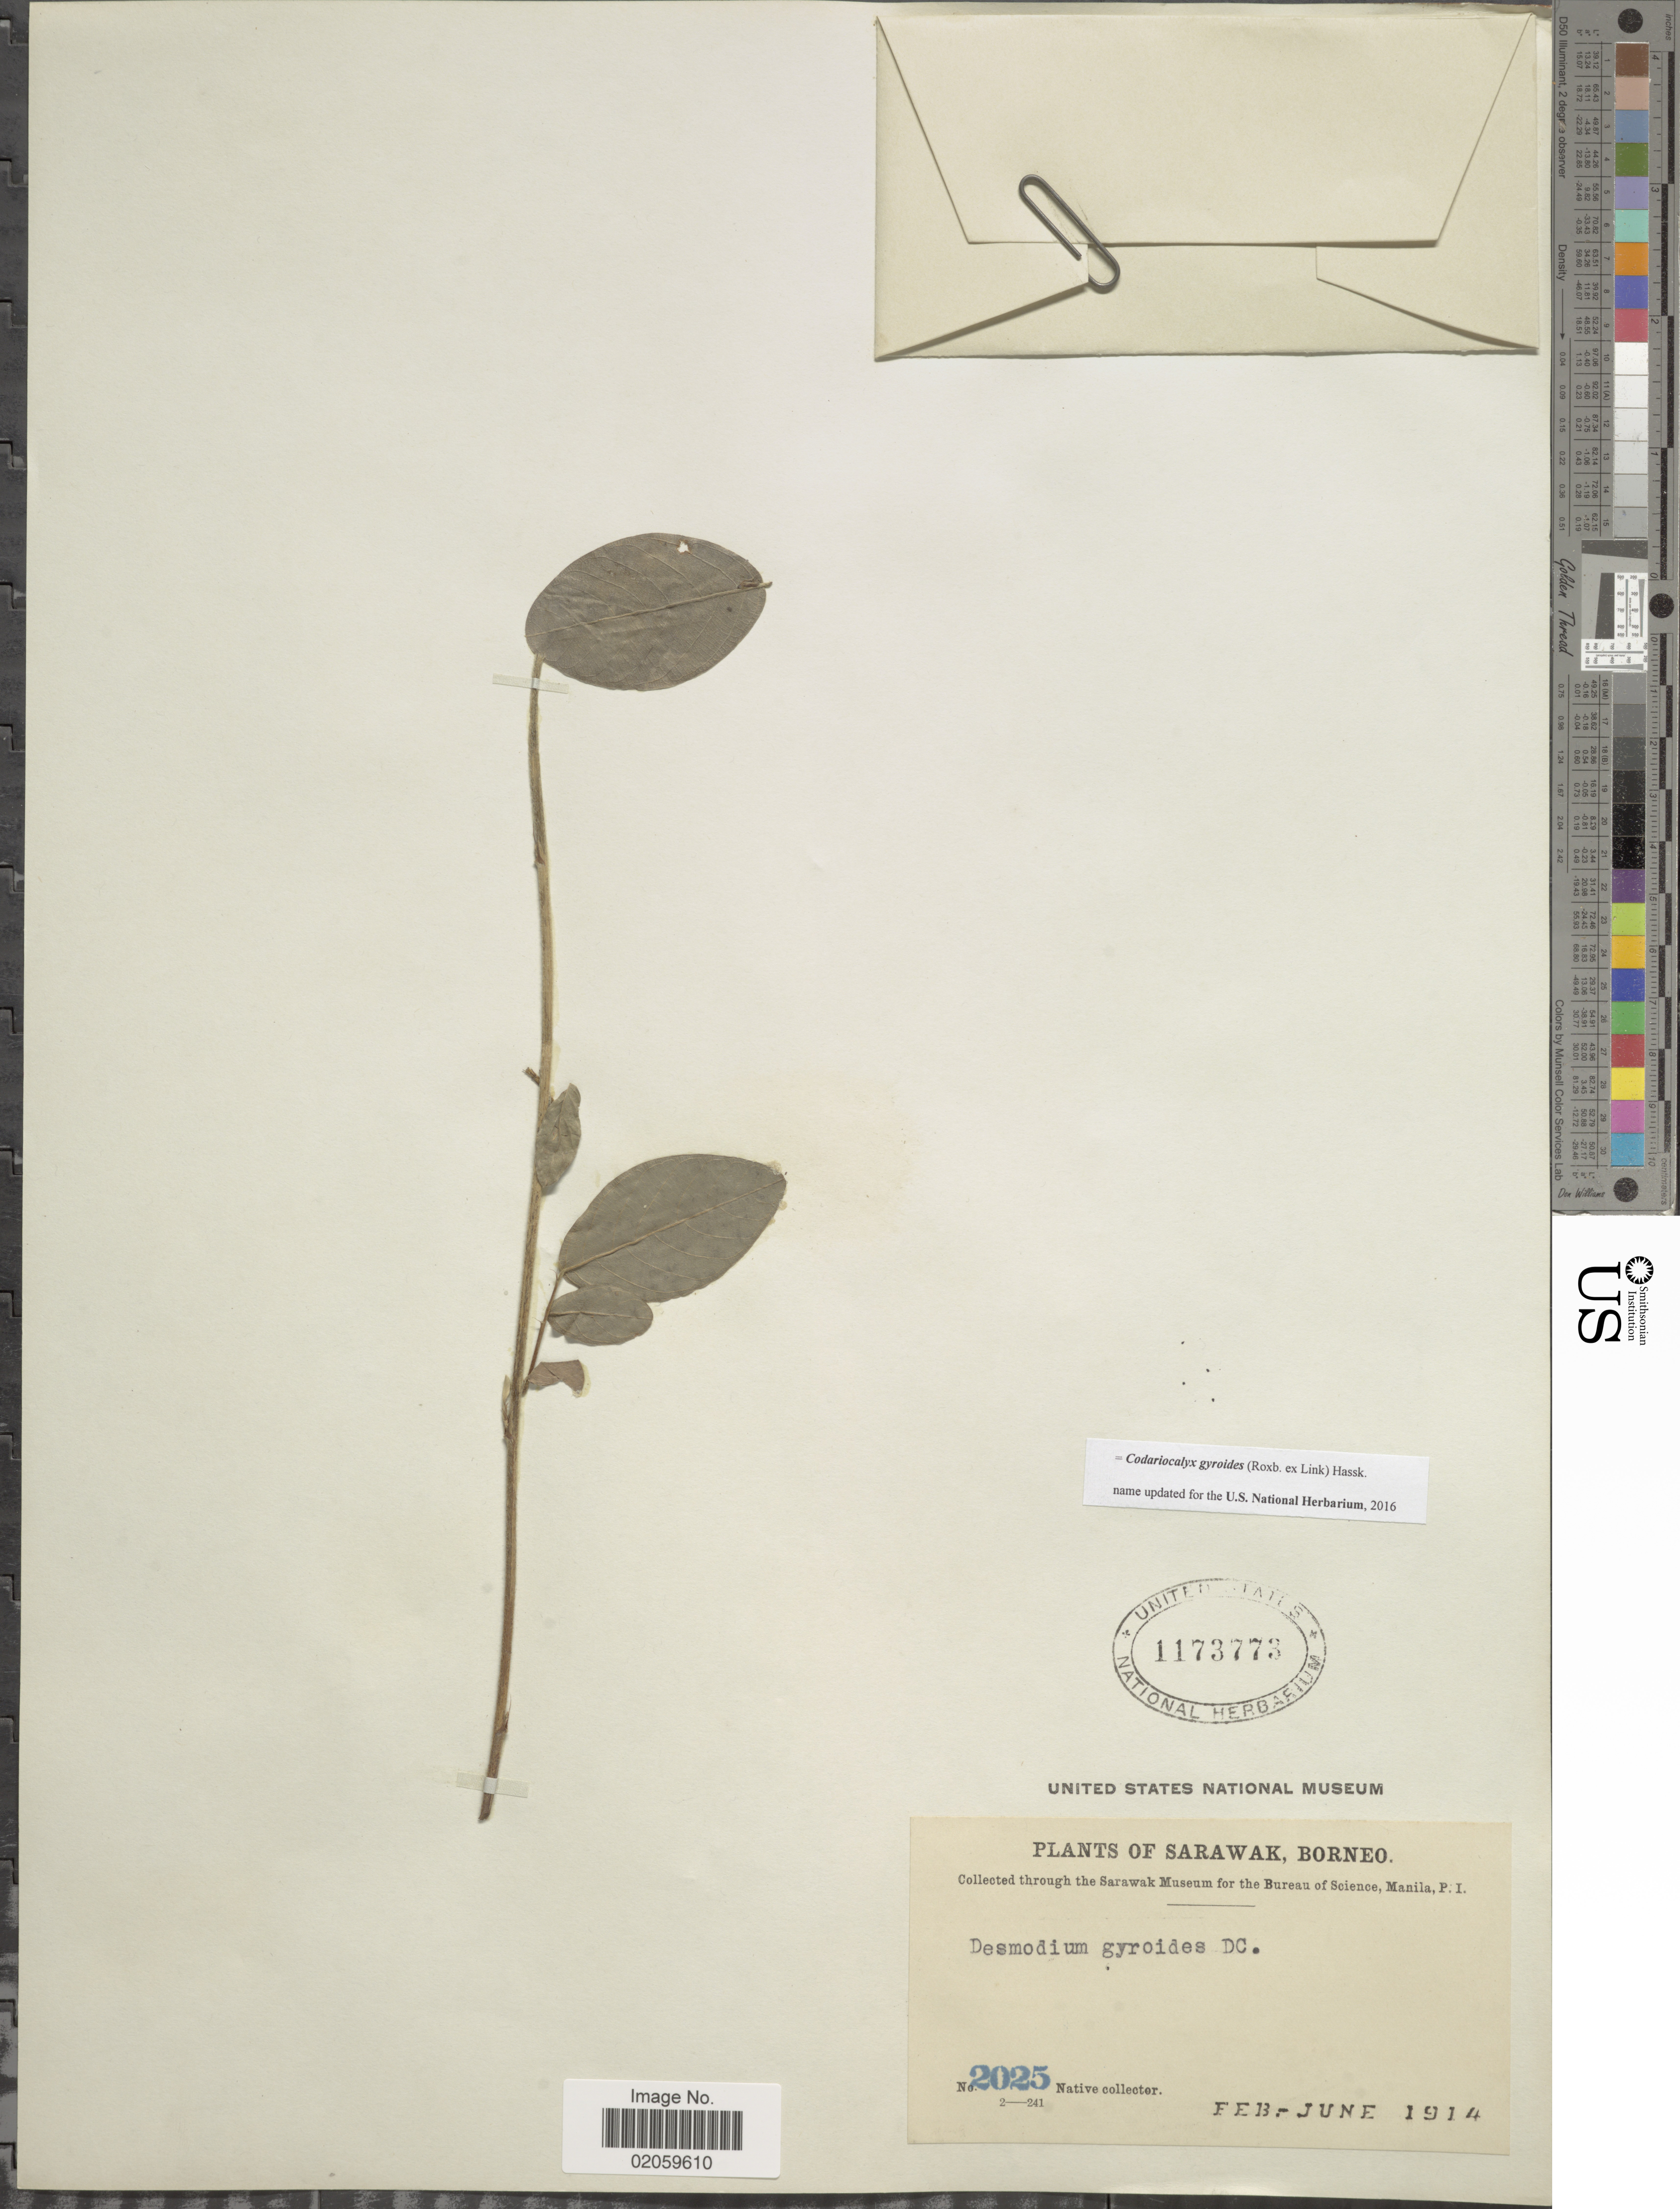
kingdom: Plantae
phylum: Tracheophyta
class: Magnoliopsida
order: Fabales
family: Fabaceae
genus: Codariocalyx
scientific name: Codariocalyx gyroides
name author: (Roxb. & Link) X.Y. Zhu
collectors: Native collector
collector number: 2025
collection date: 1914-02/1914-06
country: Malaysia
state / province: Sarawak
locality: Borneo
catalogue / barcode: US 1173773